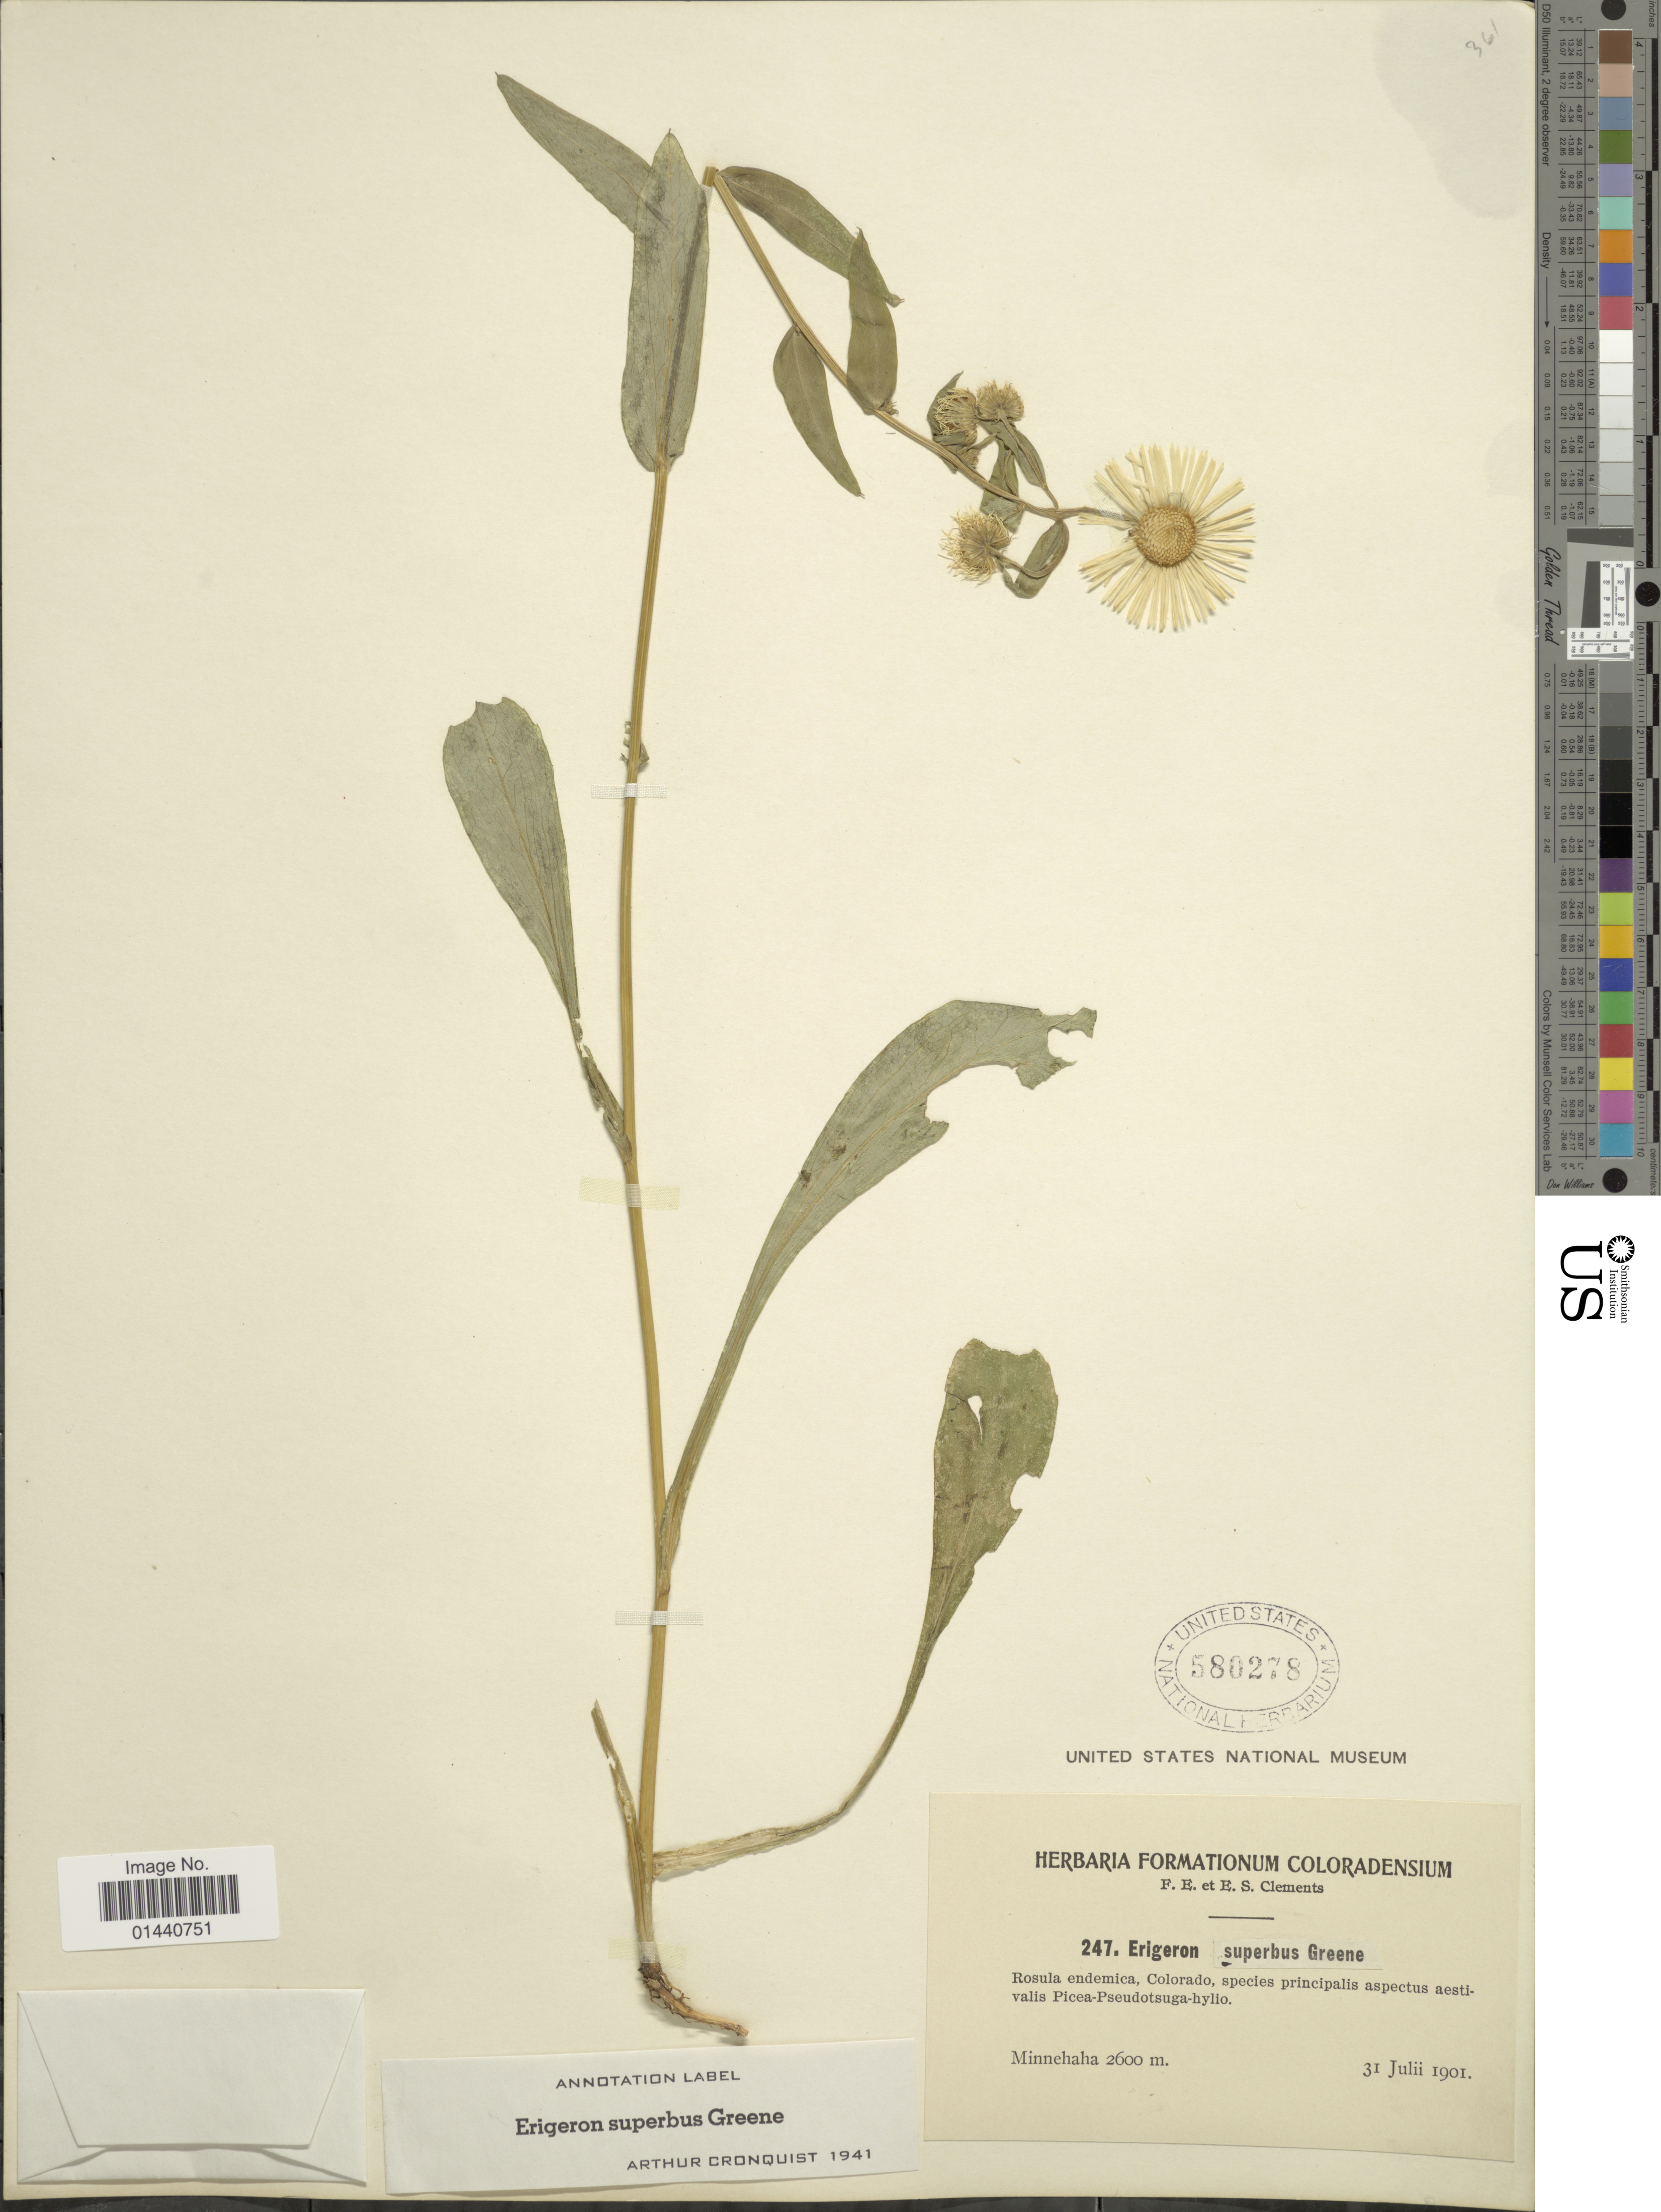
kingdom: Plantae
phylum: Tracheophyta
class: Magnoliopsida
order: Asterales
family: Asteraceae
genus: Erigeron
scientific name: Erigeron superbus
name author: Greene ex Rydb.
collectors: F. E. Clements & E. S. Clements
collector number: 247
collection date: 1901-07-31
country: United States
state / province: Colorado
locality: Minnehaha.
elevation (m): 2600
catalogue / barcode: US 580278